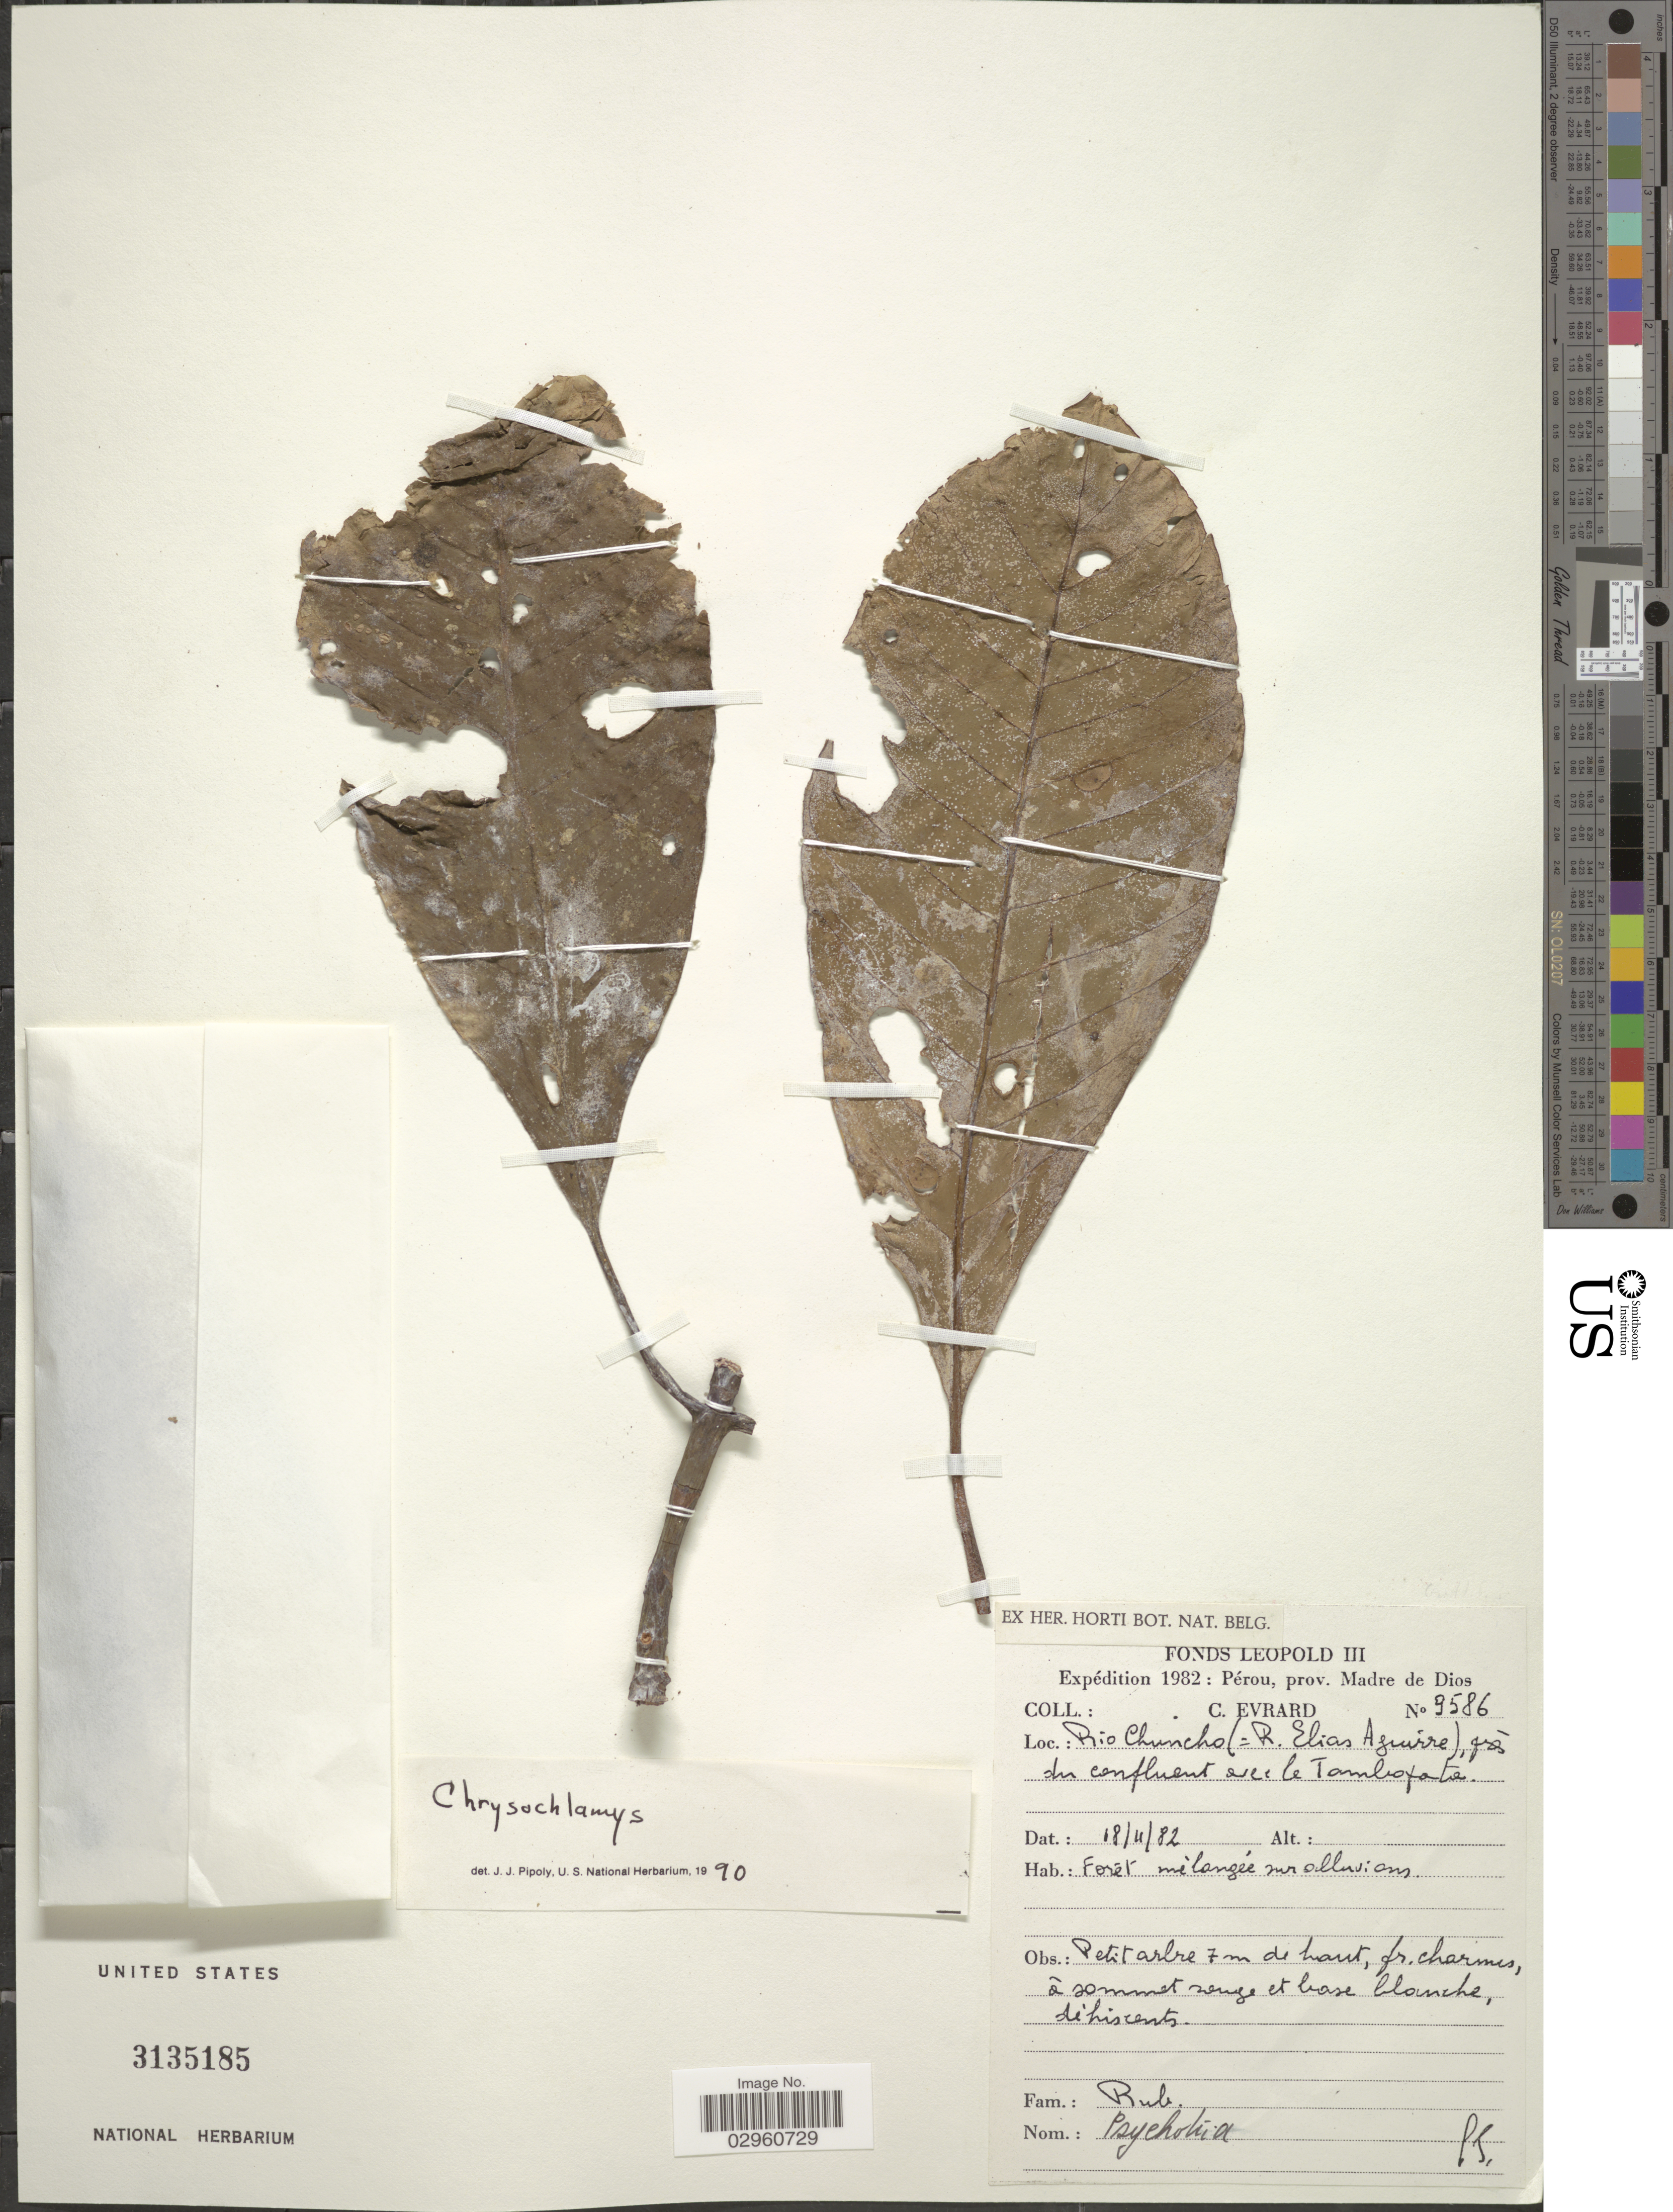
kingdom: Plantae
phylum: Tracheophyta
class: Magnoliopsida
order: Malpighiales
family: Clusiaceae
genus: Chrysochlamys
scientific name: Chrysochlamys sp.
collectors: C. Evrard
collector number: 9586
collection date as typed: Transcribed d/m/y: 18/11/82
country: Peru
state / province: Madre de Dios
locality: Prov. Madre de Dios. Rio Chuncho (= R. Elias Aguirre), près du confluent avec le Tambopata.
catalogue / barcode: US 3135185